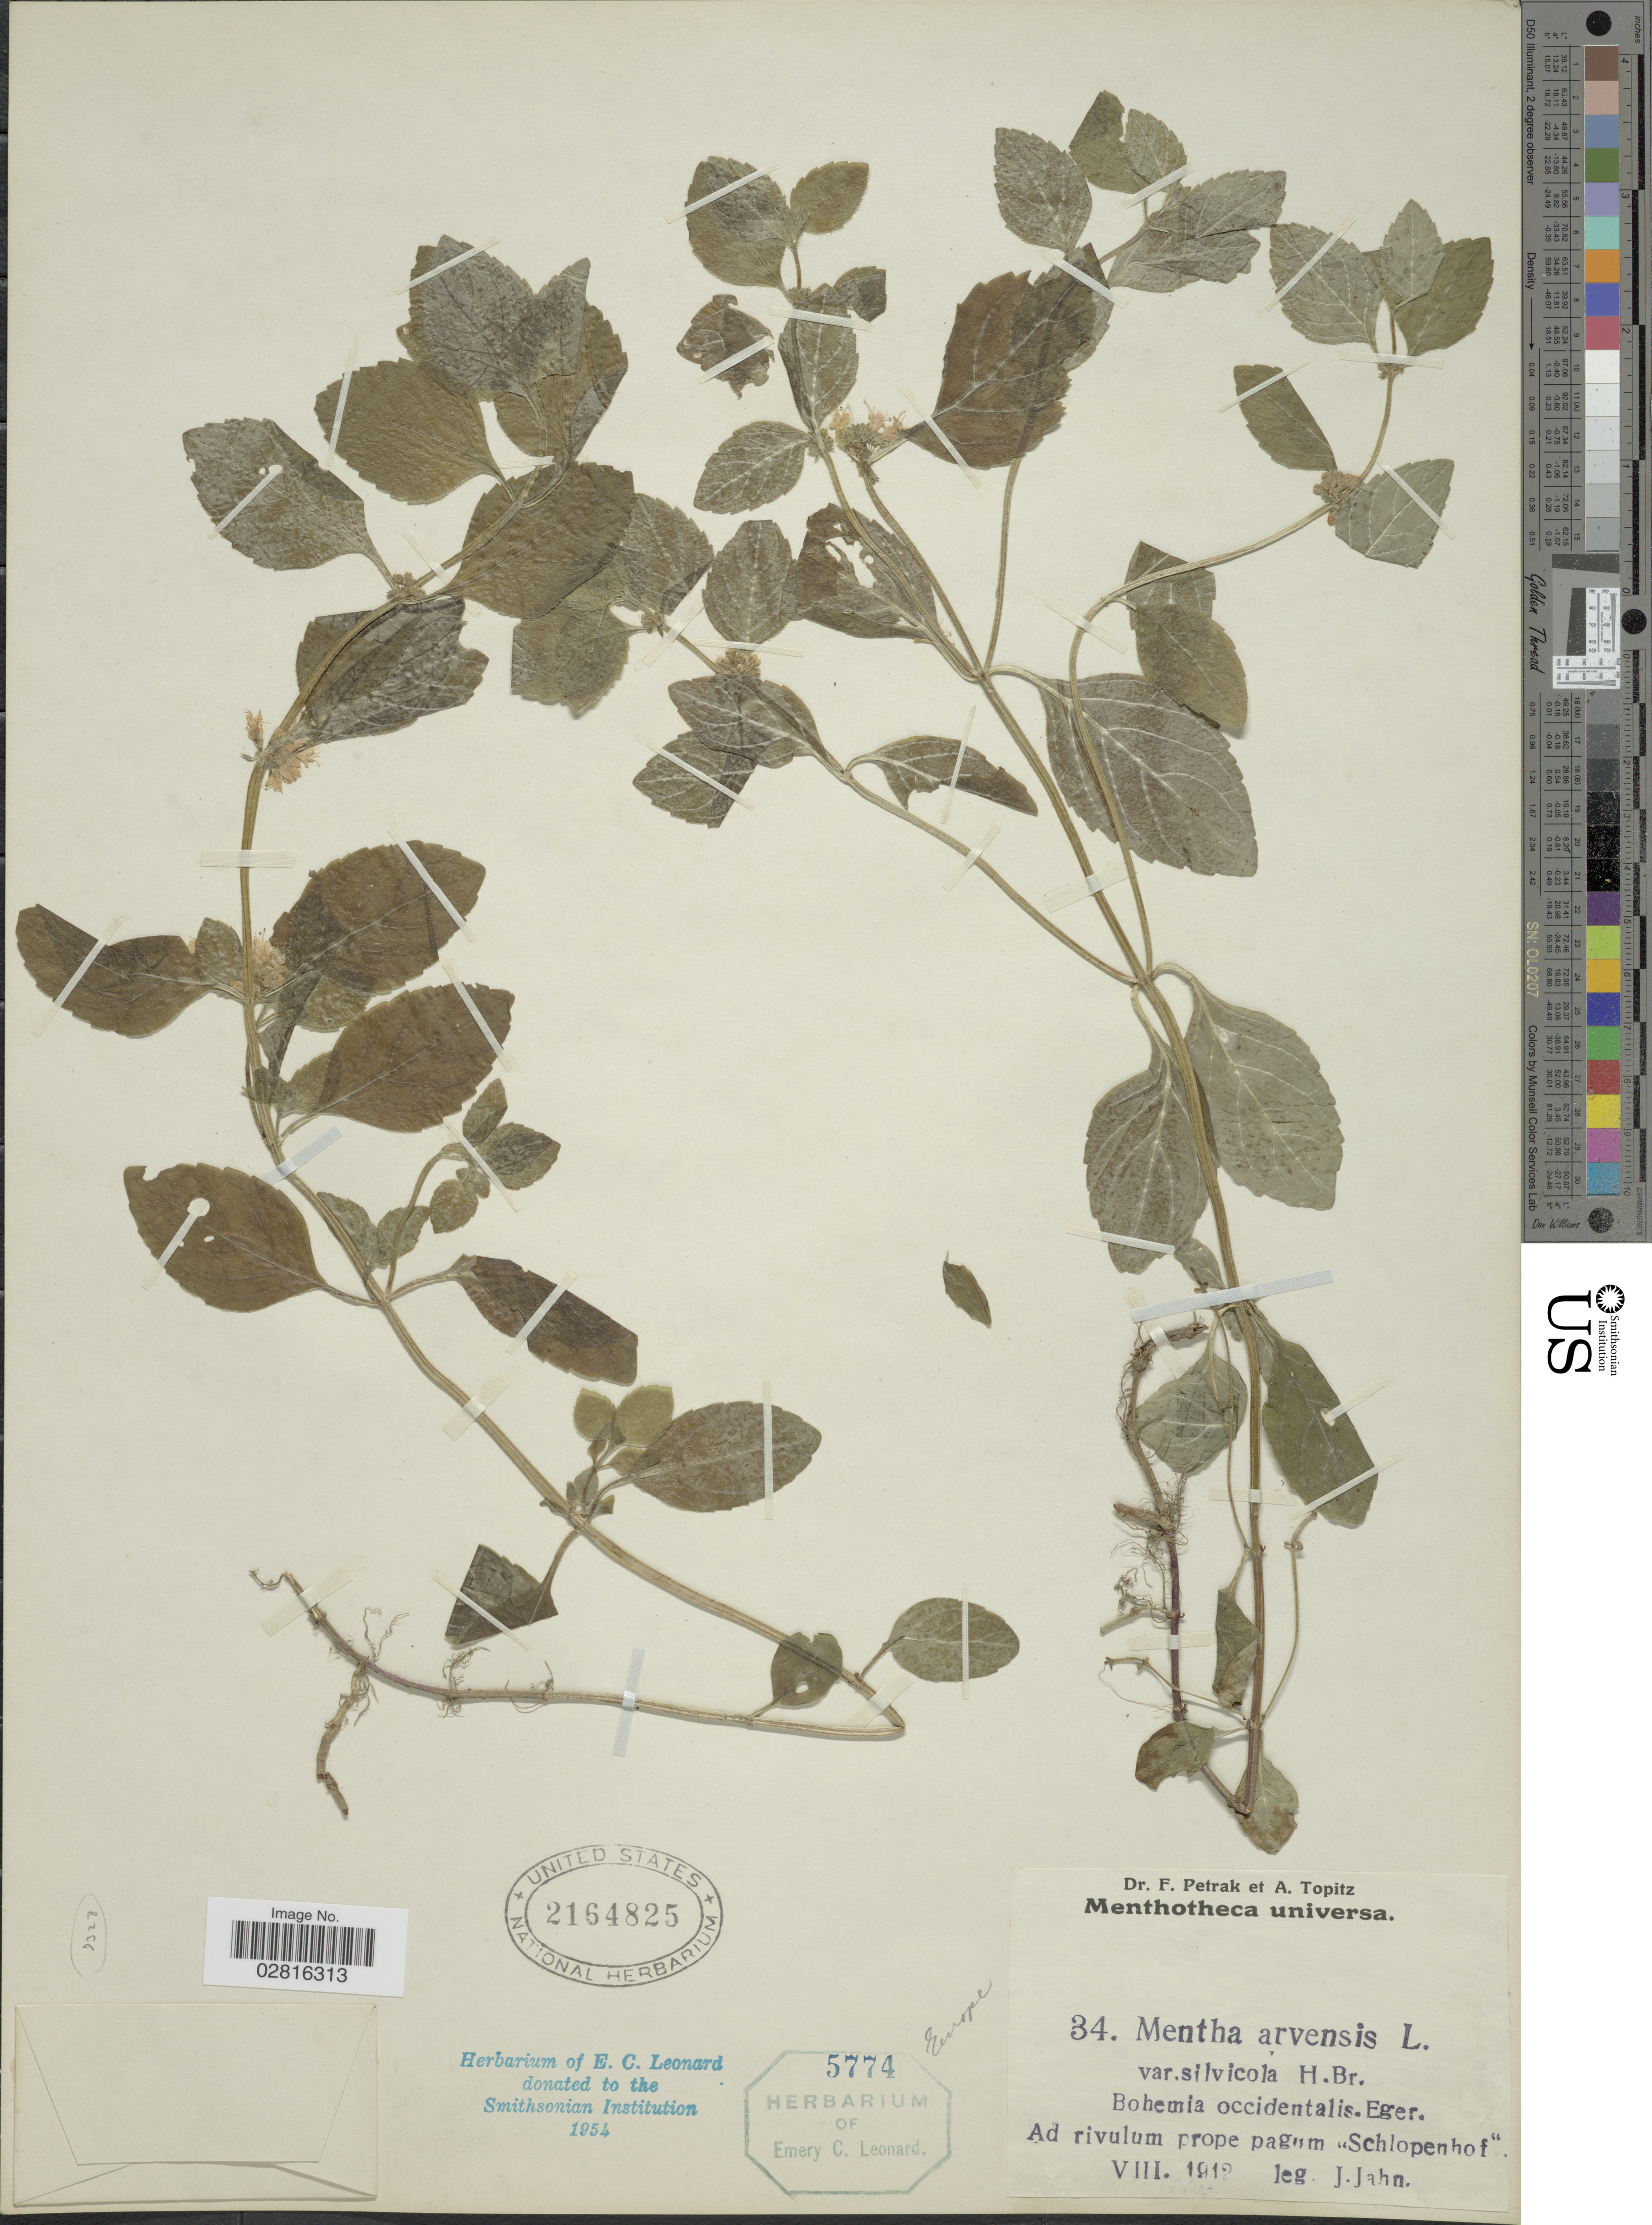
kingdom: Plantae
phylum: Tracheophyta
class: Magnoliopsida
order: Lamiales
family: Lamiaceae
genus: Mentha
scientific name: Mentha arvensis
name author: L.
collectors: J. Jahn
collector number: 34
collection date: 1912-08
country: Hungary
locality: Bohemia occidentalis. Eger. Ad rivulum prope pagum Schlopenhof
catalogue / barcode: US 2164825